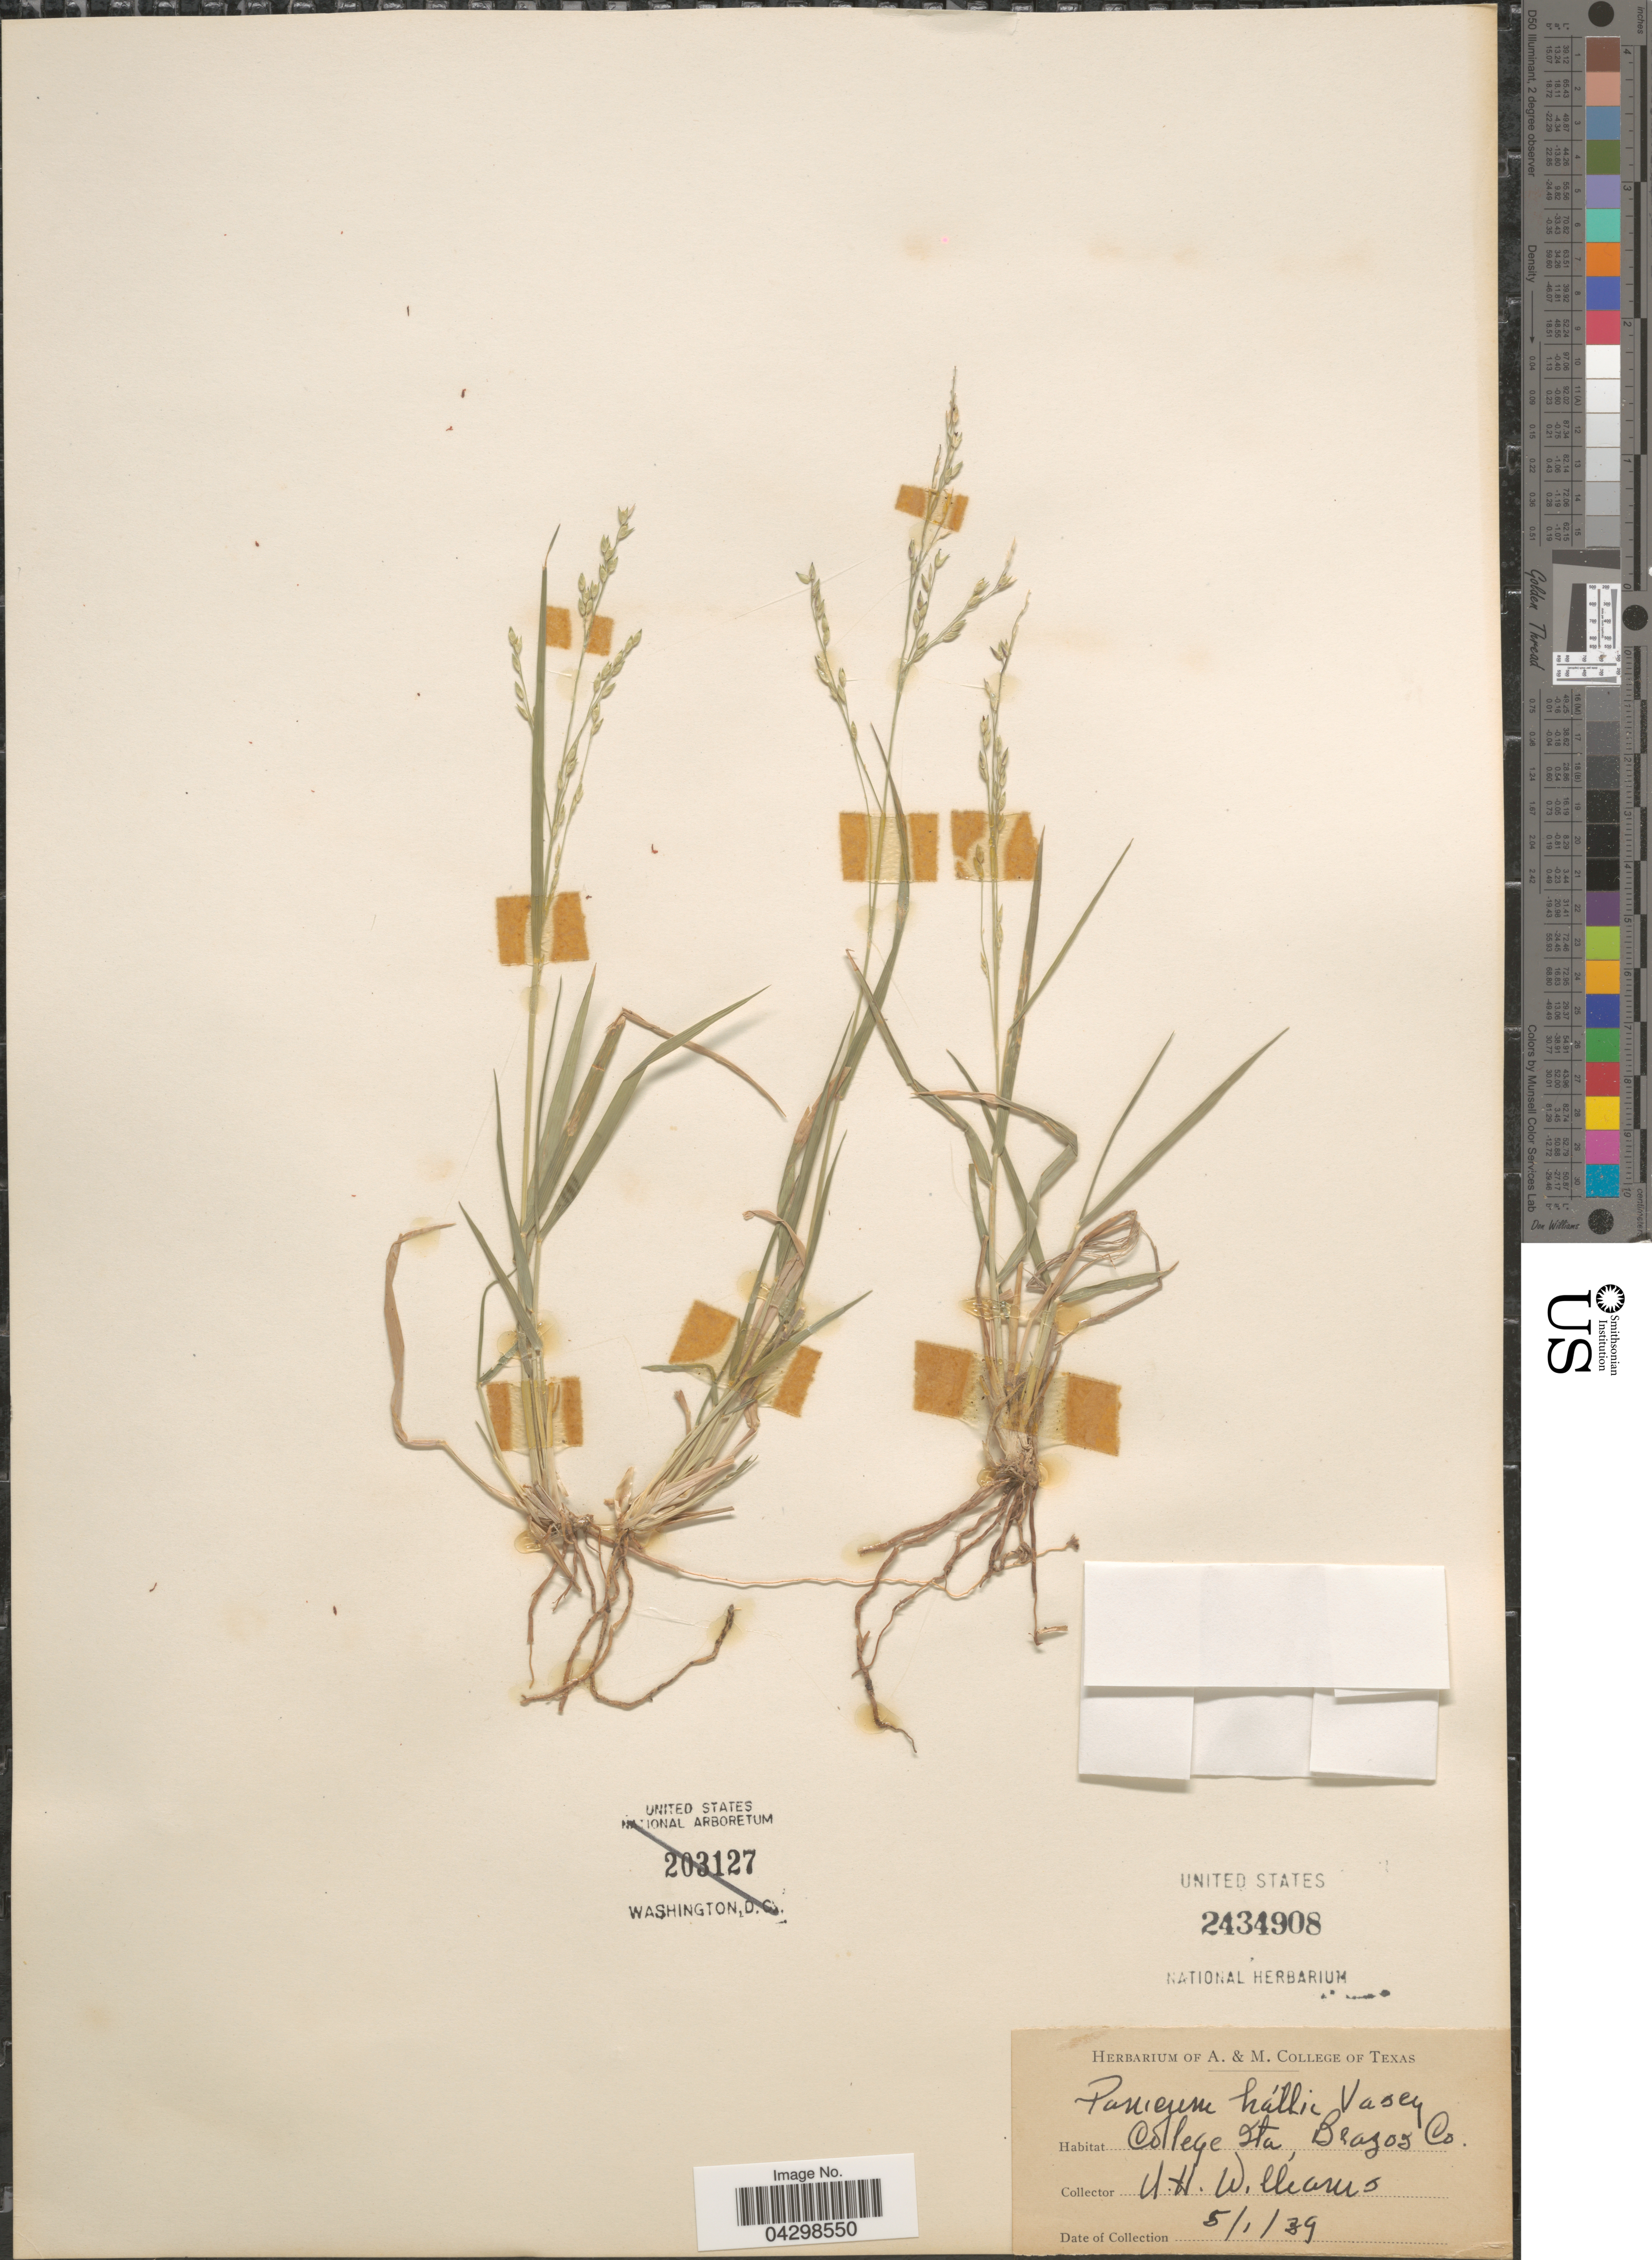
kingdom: Plantae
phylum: Tracheophyta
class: Liliopsida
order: Poales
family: Poaceae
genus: Panicum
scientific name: Panicum hallii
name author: Vasey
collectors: U. Williams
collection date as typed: Transcribed d/m/y: 1/5/39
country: United States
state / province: Texas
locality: College Sta, Brazos Co.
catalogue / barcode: US 2434908